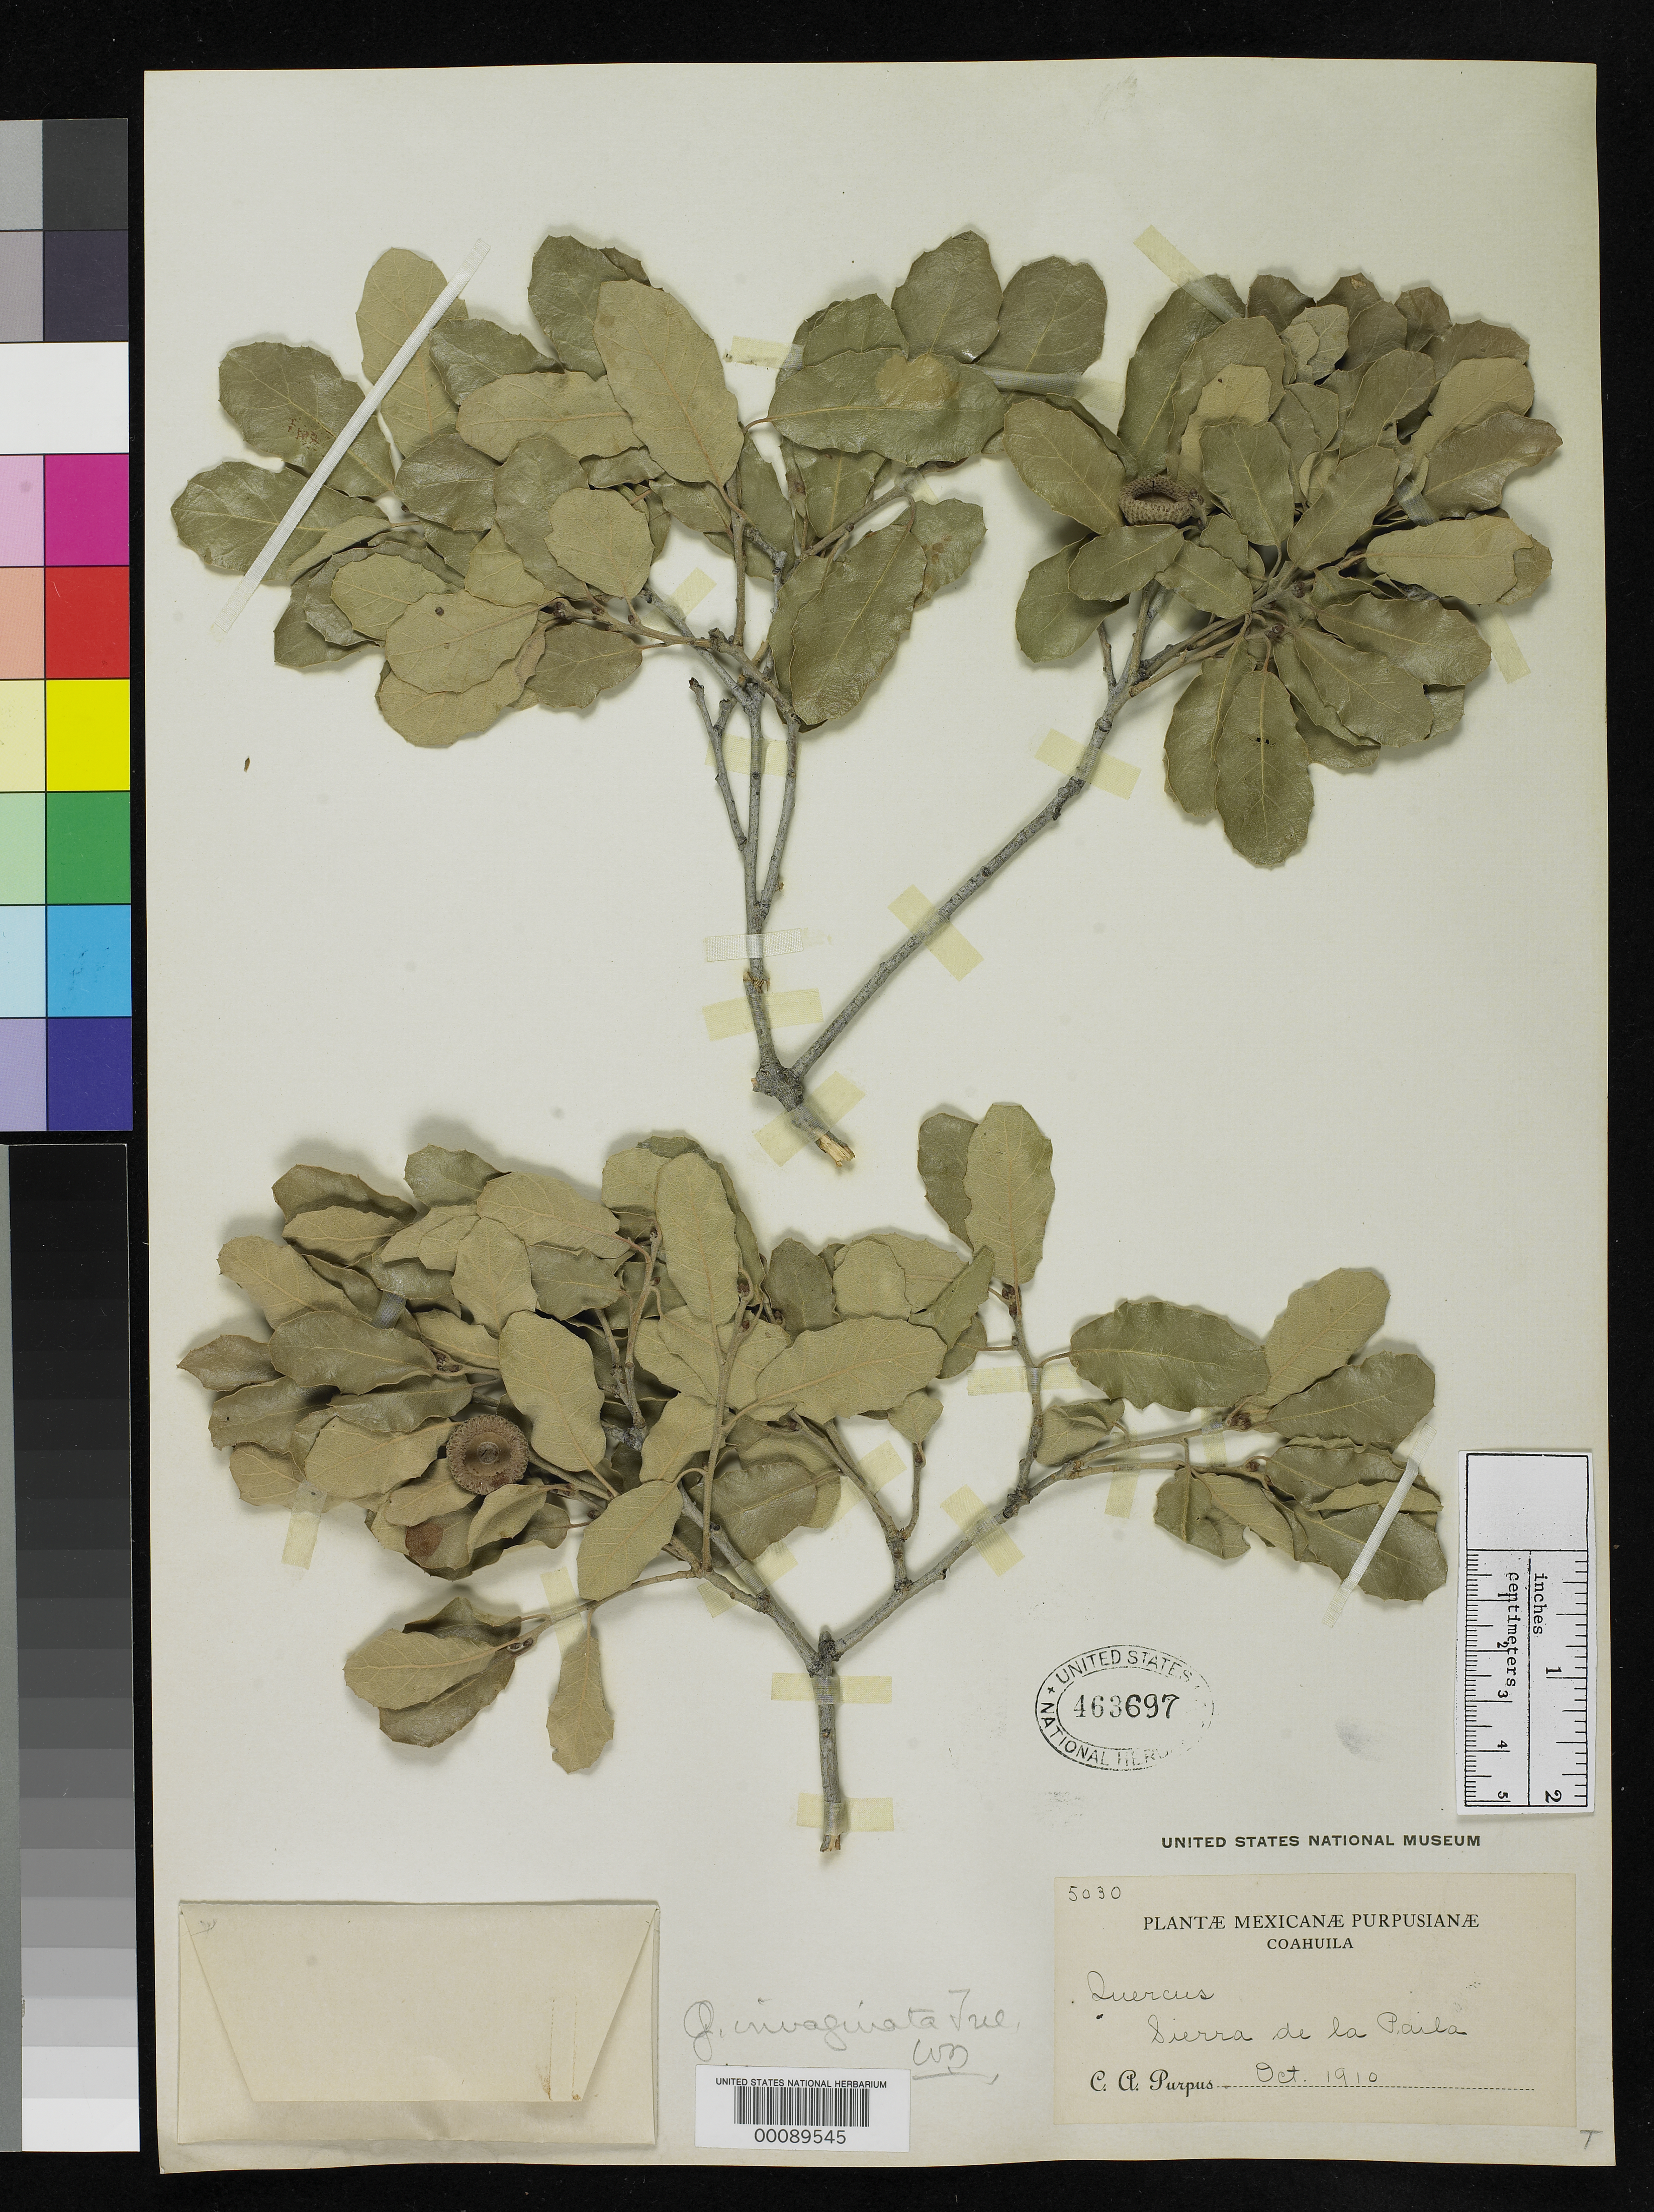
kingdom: Plantae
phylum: Tracheophyta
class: Magnoliopsida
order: Fagales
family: Fagaceae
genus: Quercus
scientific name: Quercus invaginata f. purpusiana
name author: Trel.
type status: Isotype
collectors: C. A. Purpus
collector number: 5030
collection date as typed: Oct 1910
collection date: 1910-10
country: Mexico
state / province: Coahuila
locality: Sierra de La Paila.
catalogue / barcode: US 463697